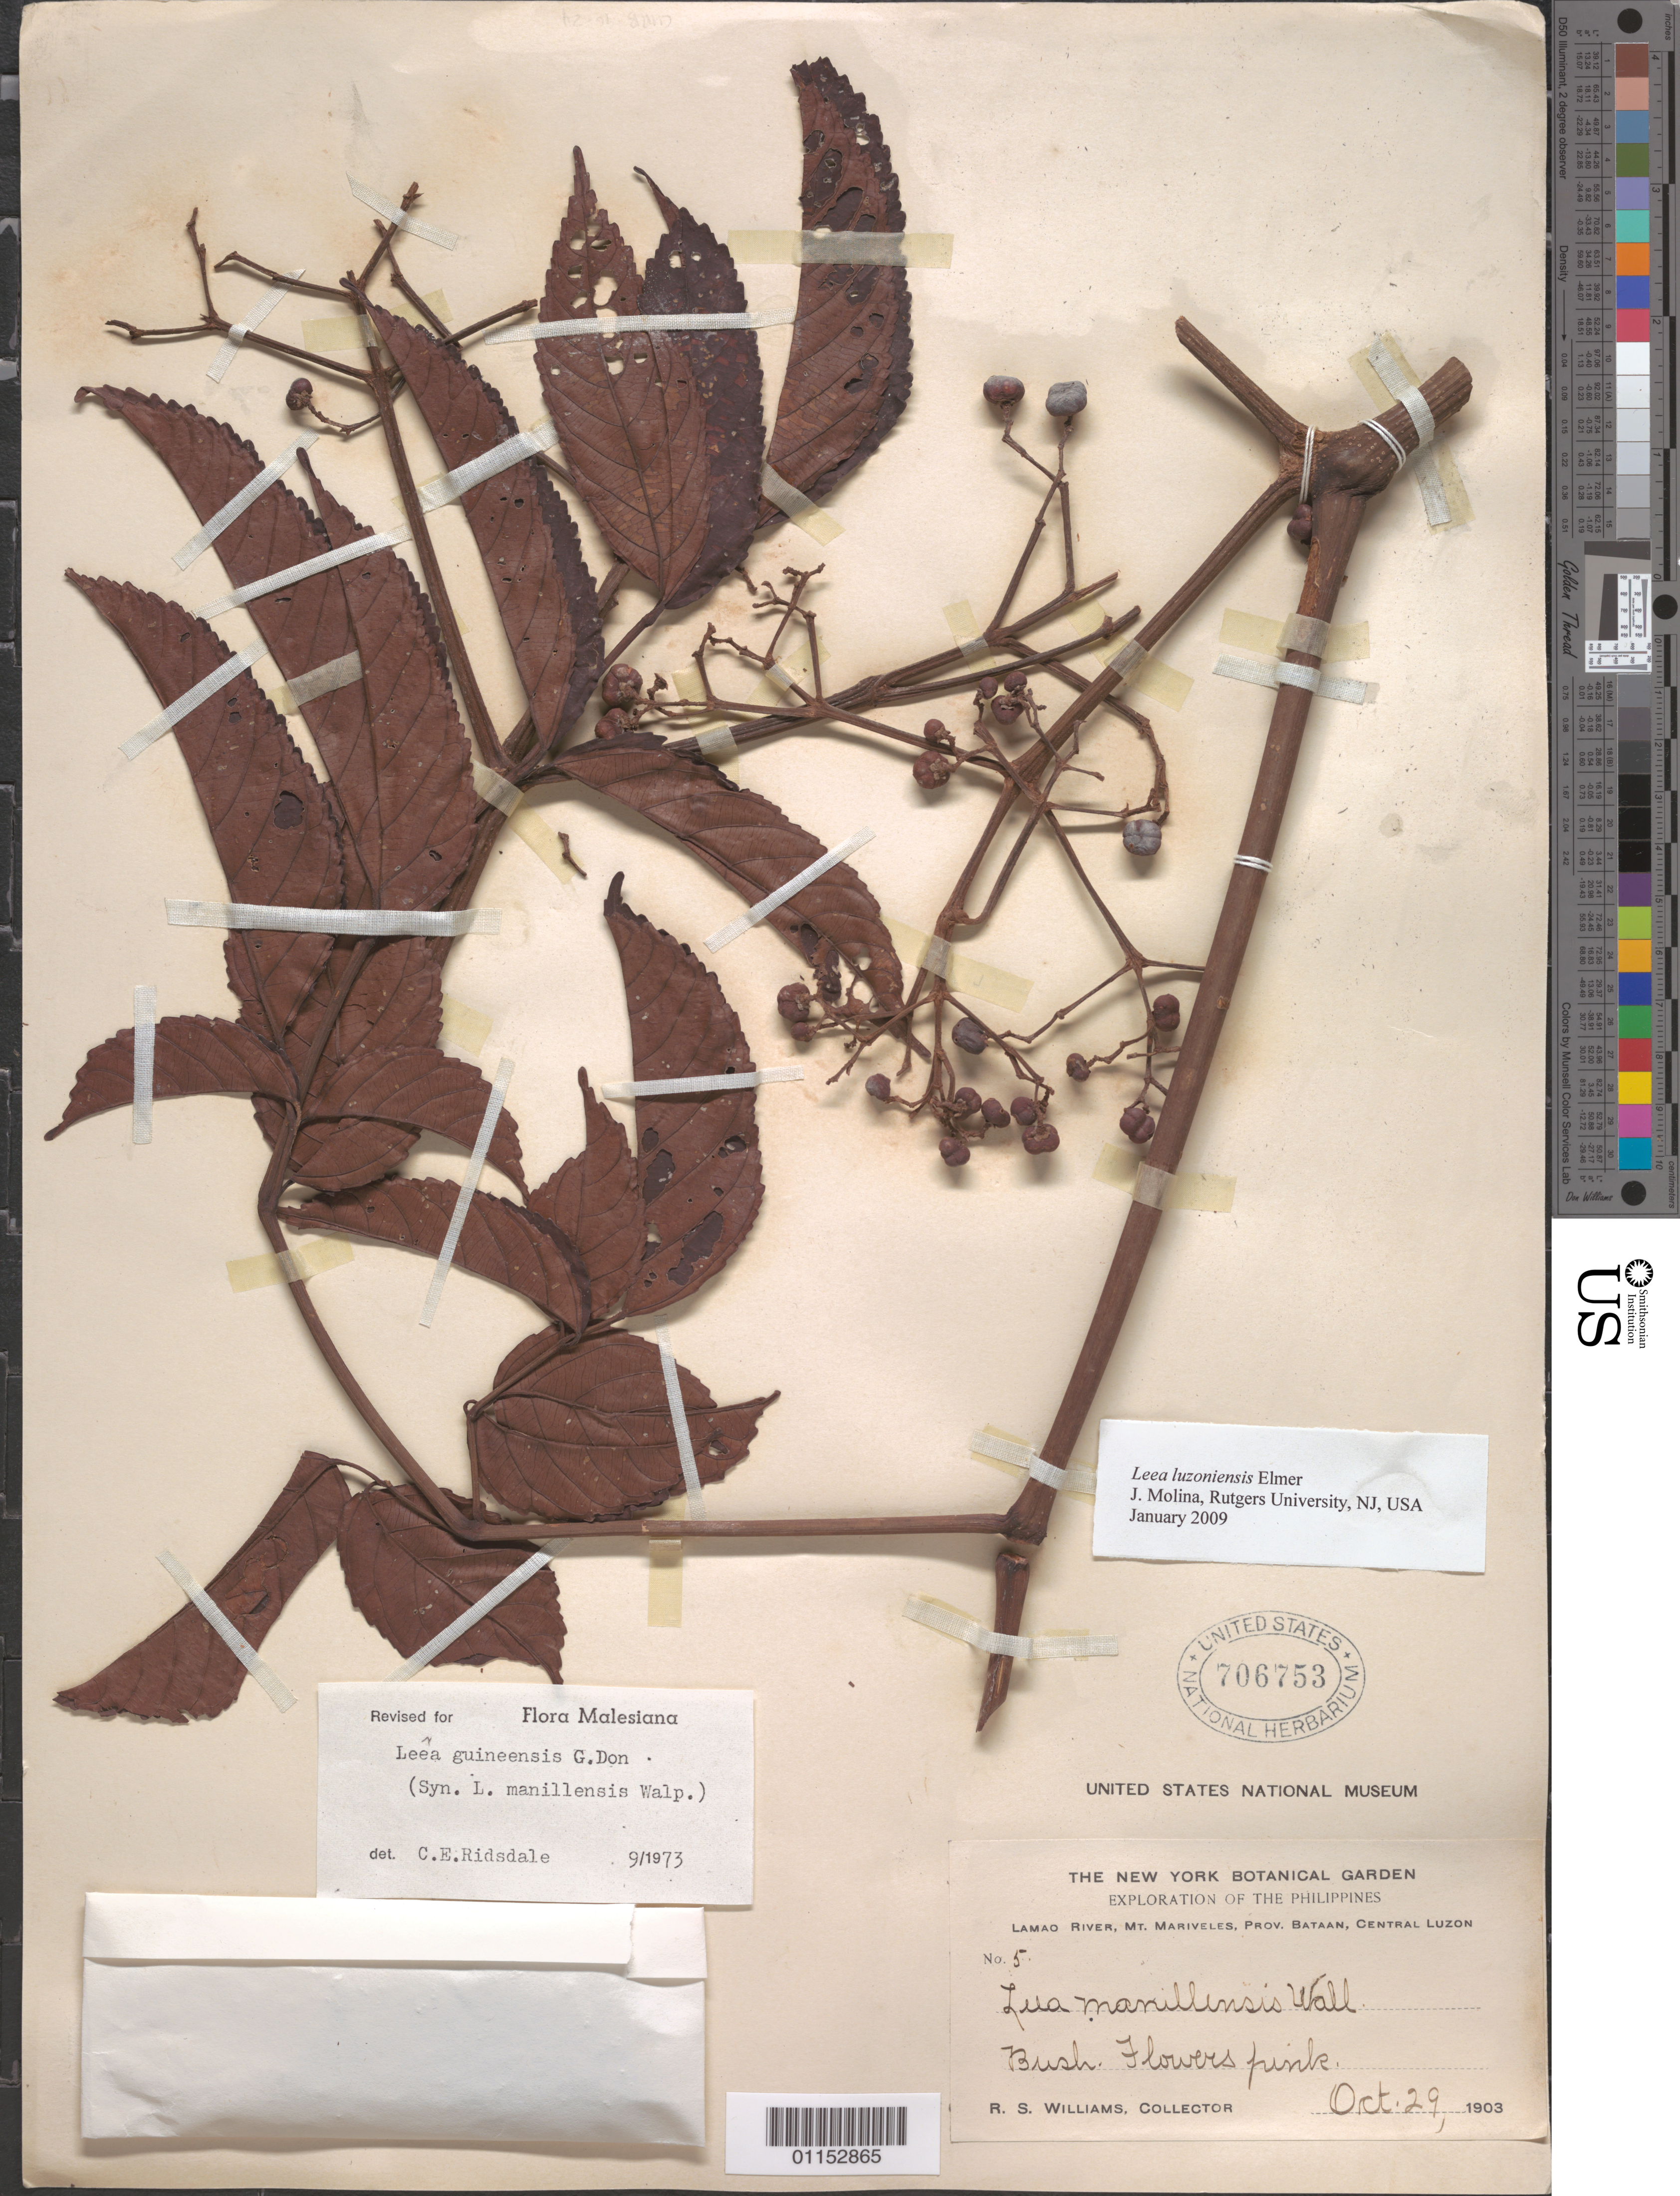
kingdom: Plantae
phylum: Tracheophyta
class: Magnoliopsida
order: Vitales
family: Vitaceae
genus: Leea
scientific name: Leea luzonensis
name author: Elmer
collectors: R. S. Williams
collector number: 5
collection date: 1903-10-29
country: Philippines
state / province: Central Luzon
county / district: Bataan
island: Luzon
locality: Lamao River, Mt Mariveles. Central Luzon.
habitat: Bush.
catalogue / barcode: US 706753